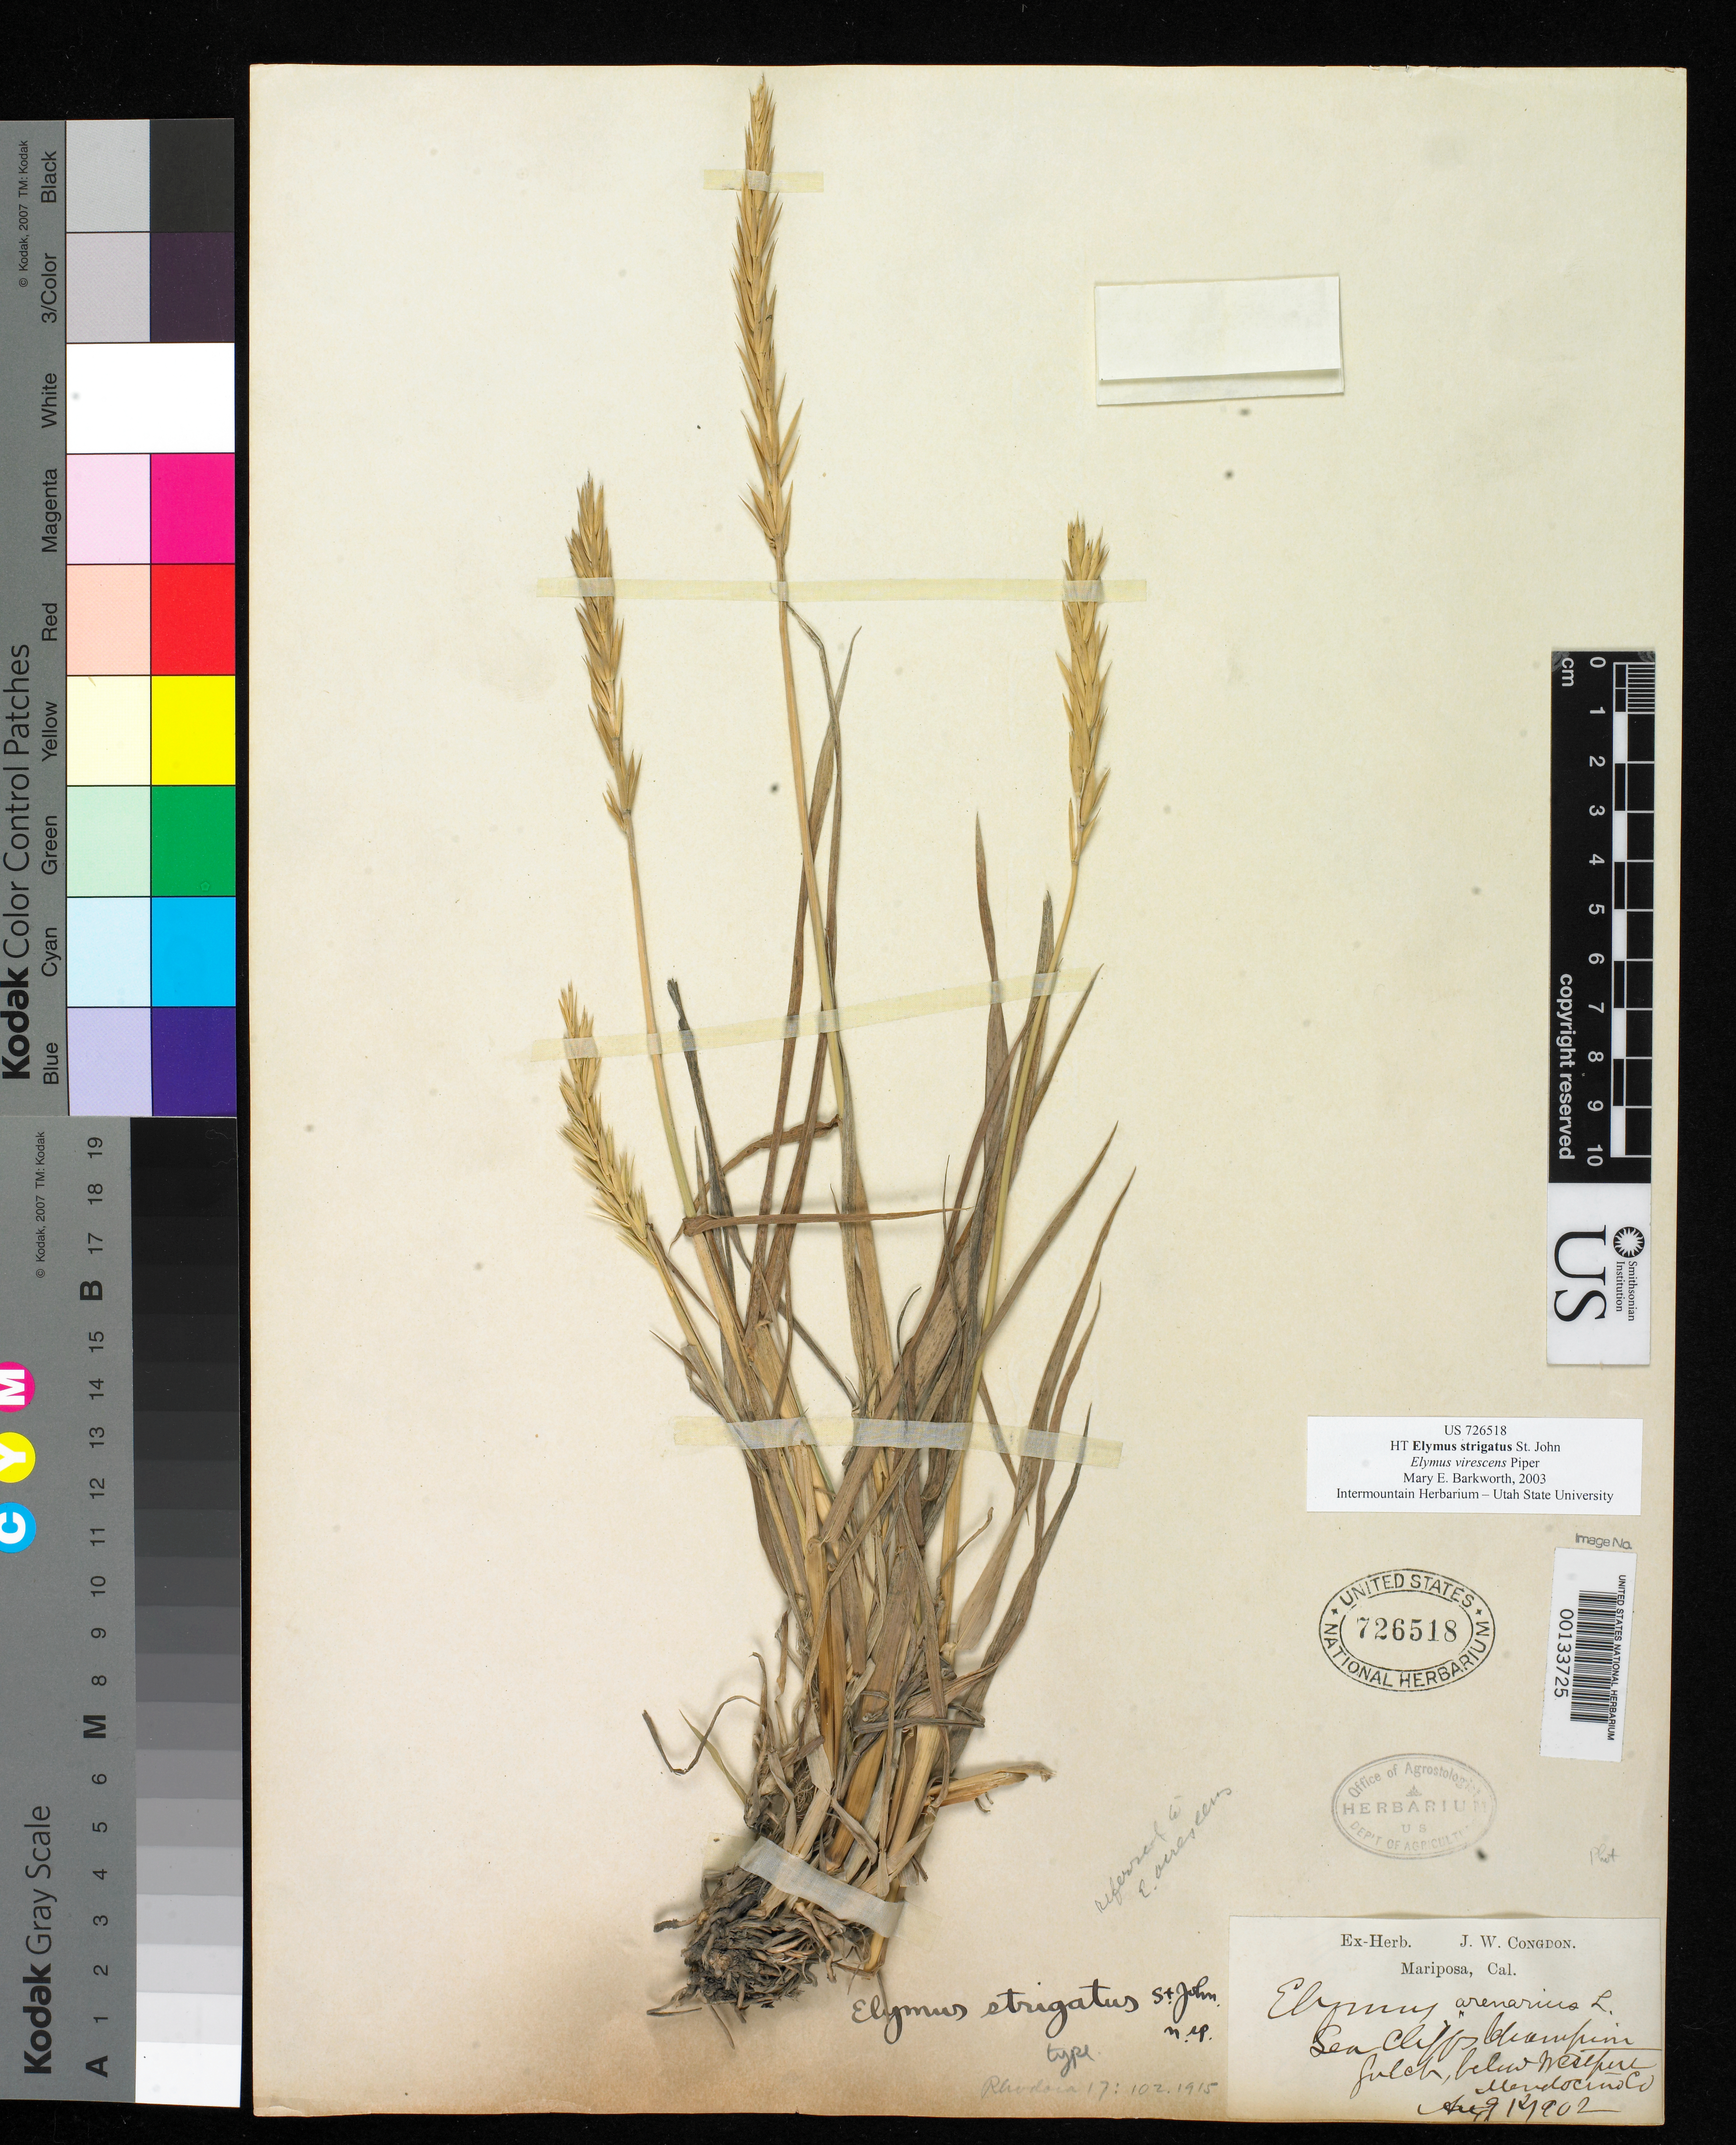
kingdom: Plantae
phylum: Tracheophyta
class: Liliopsida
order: Poales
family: Poaceae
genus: Elymus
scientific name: Elymus strigatus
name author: H. St. John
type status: Holotype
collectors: J. W. Congdon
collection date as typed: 01 Aug 1902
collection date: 1902-08-01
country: United States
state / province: California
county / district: Mendocino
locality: Below Westport.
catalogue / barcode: US 726518